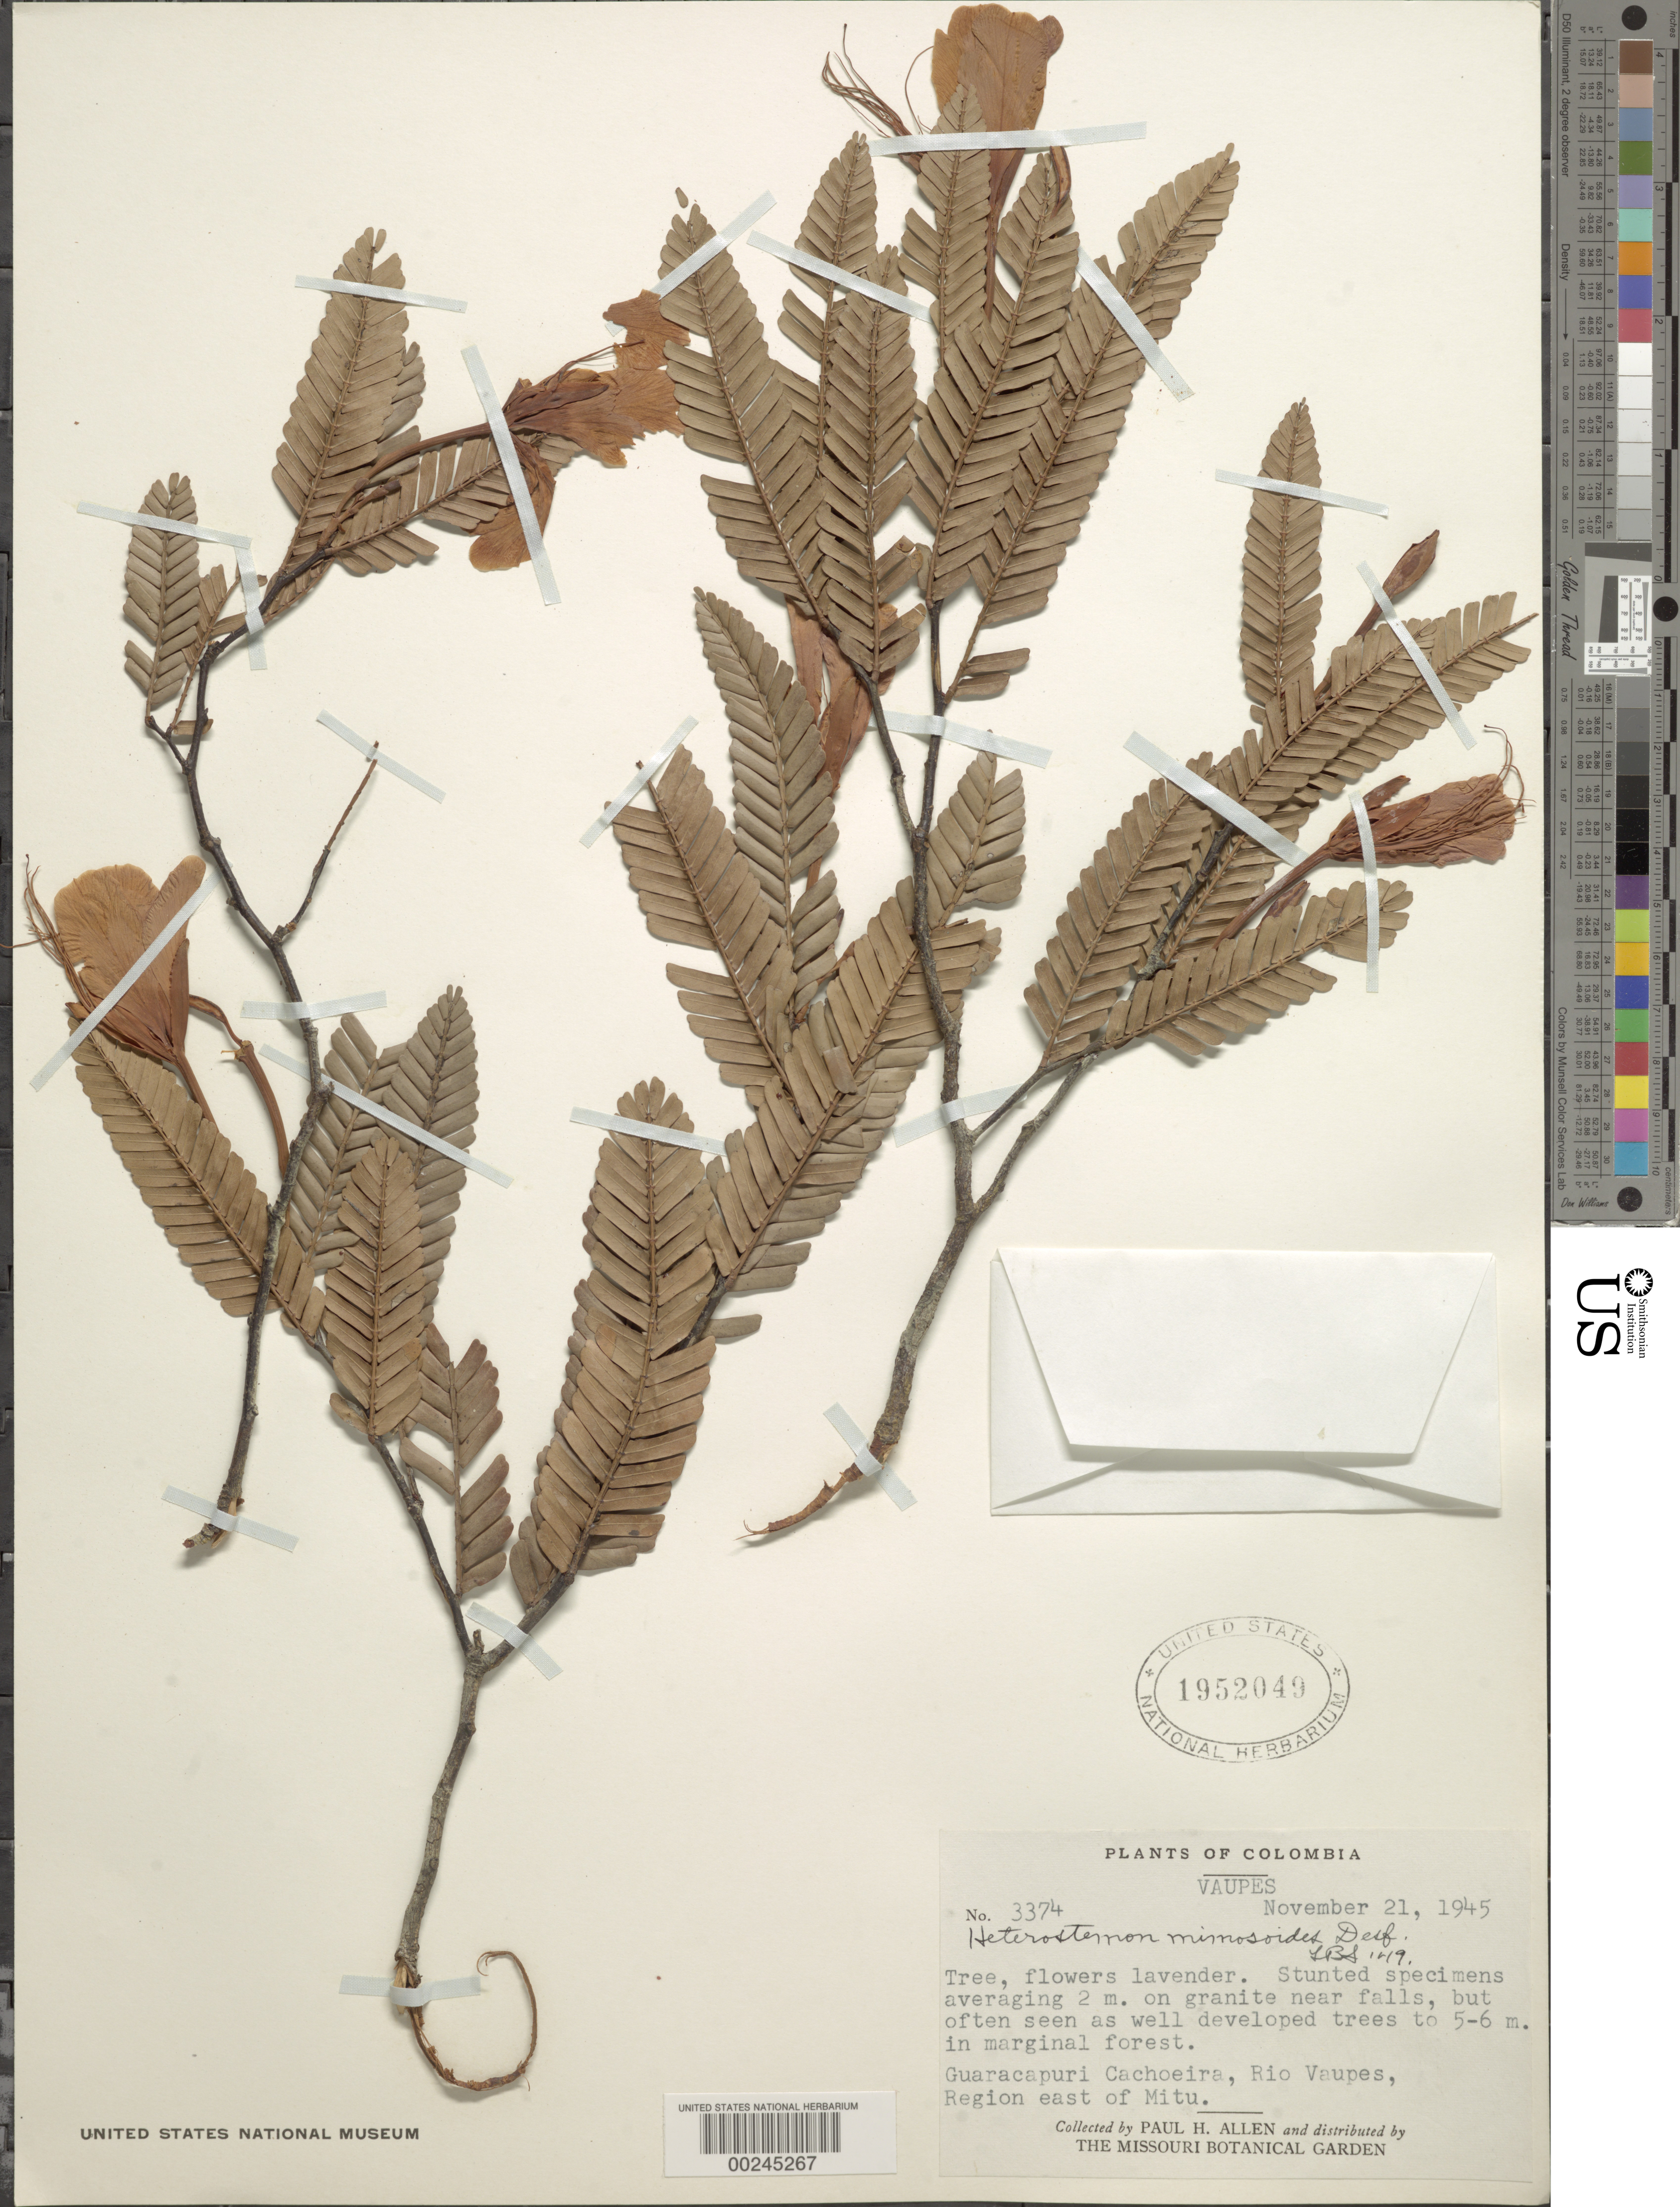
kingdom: Plantae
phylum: Tracheophyta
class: Magnoliopsida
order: Fabales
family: Fabaceae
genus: Heterostemon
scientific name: Heterostemon mimosoides var. mimosoides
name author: Desf.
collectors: P. H. Allen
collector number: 3374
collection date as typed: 21 Nov 1945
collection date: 1945-11-21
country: Colombia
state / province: Vaupés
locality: Guaracapuri cachoeira, Rio Vaupes, region E of Mitu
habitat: In marginal forest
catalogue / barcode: US 1952049